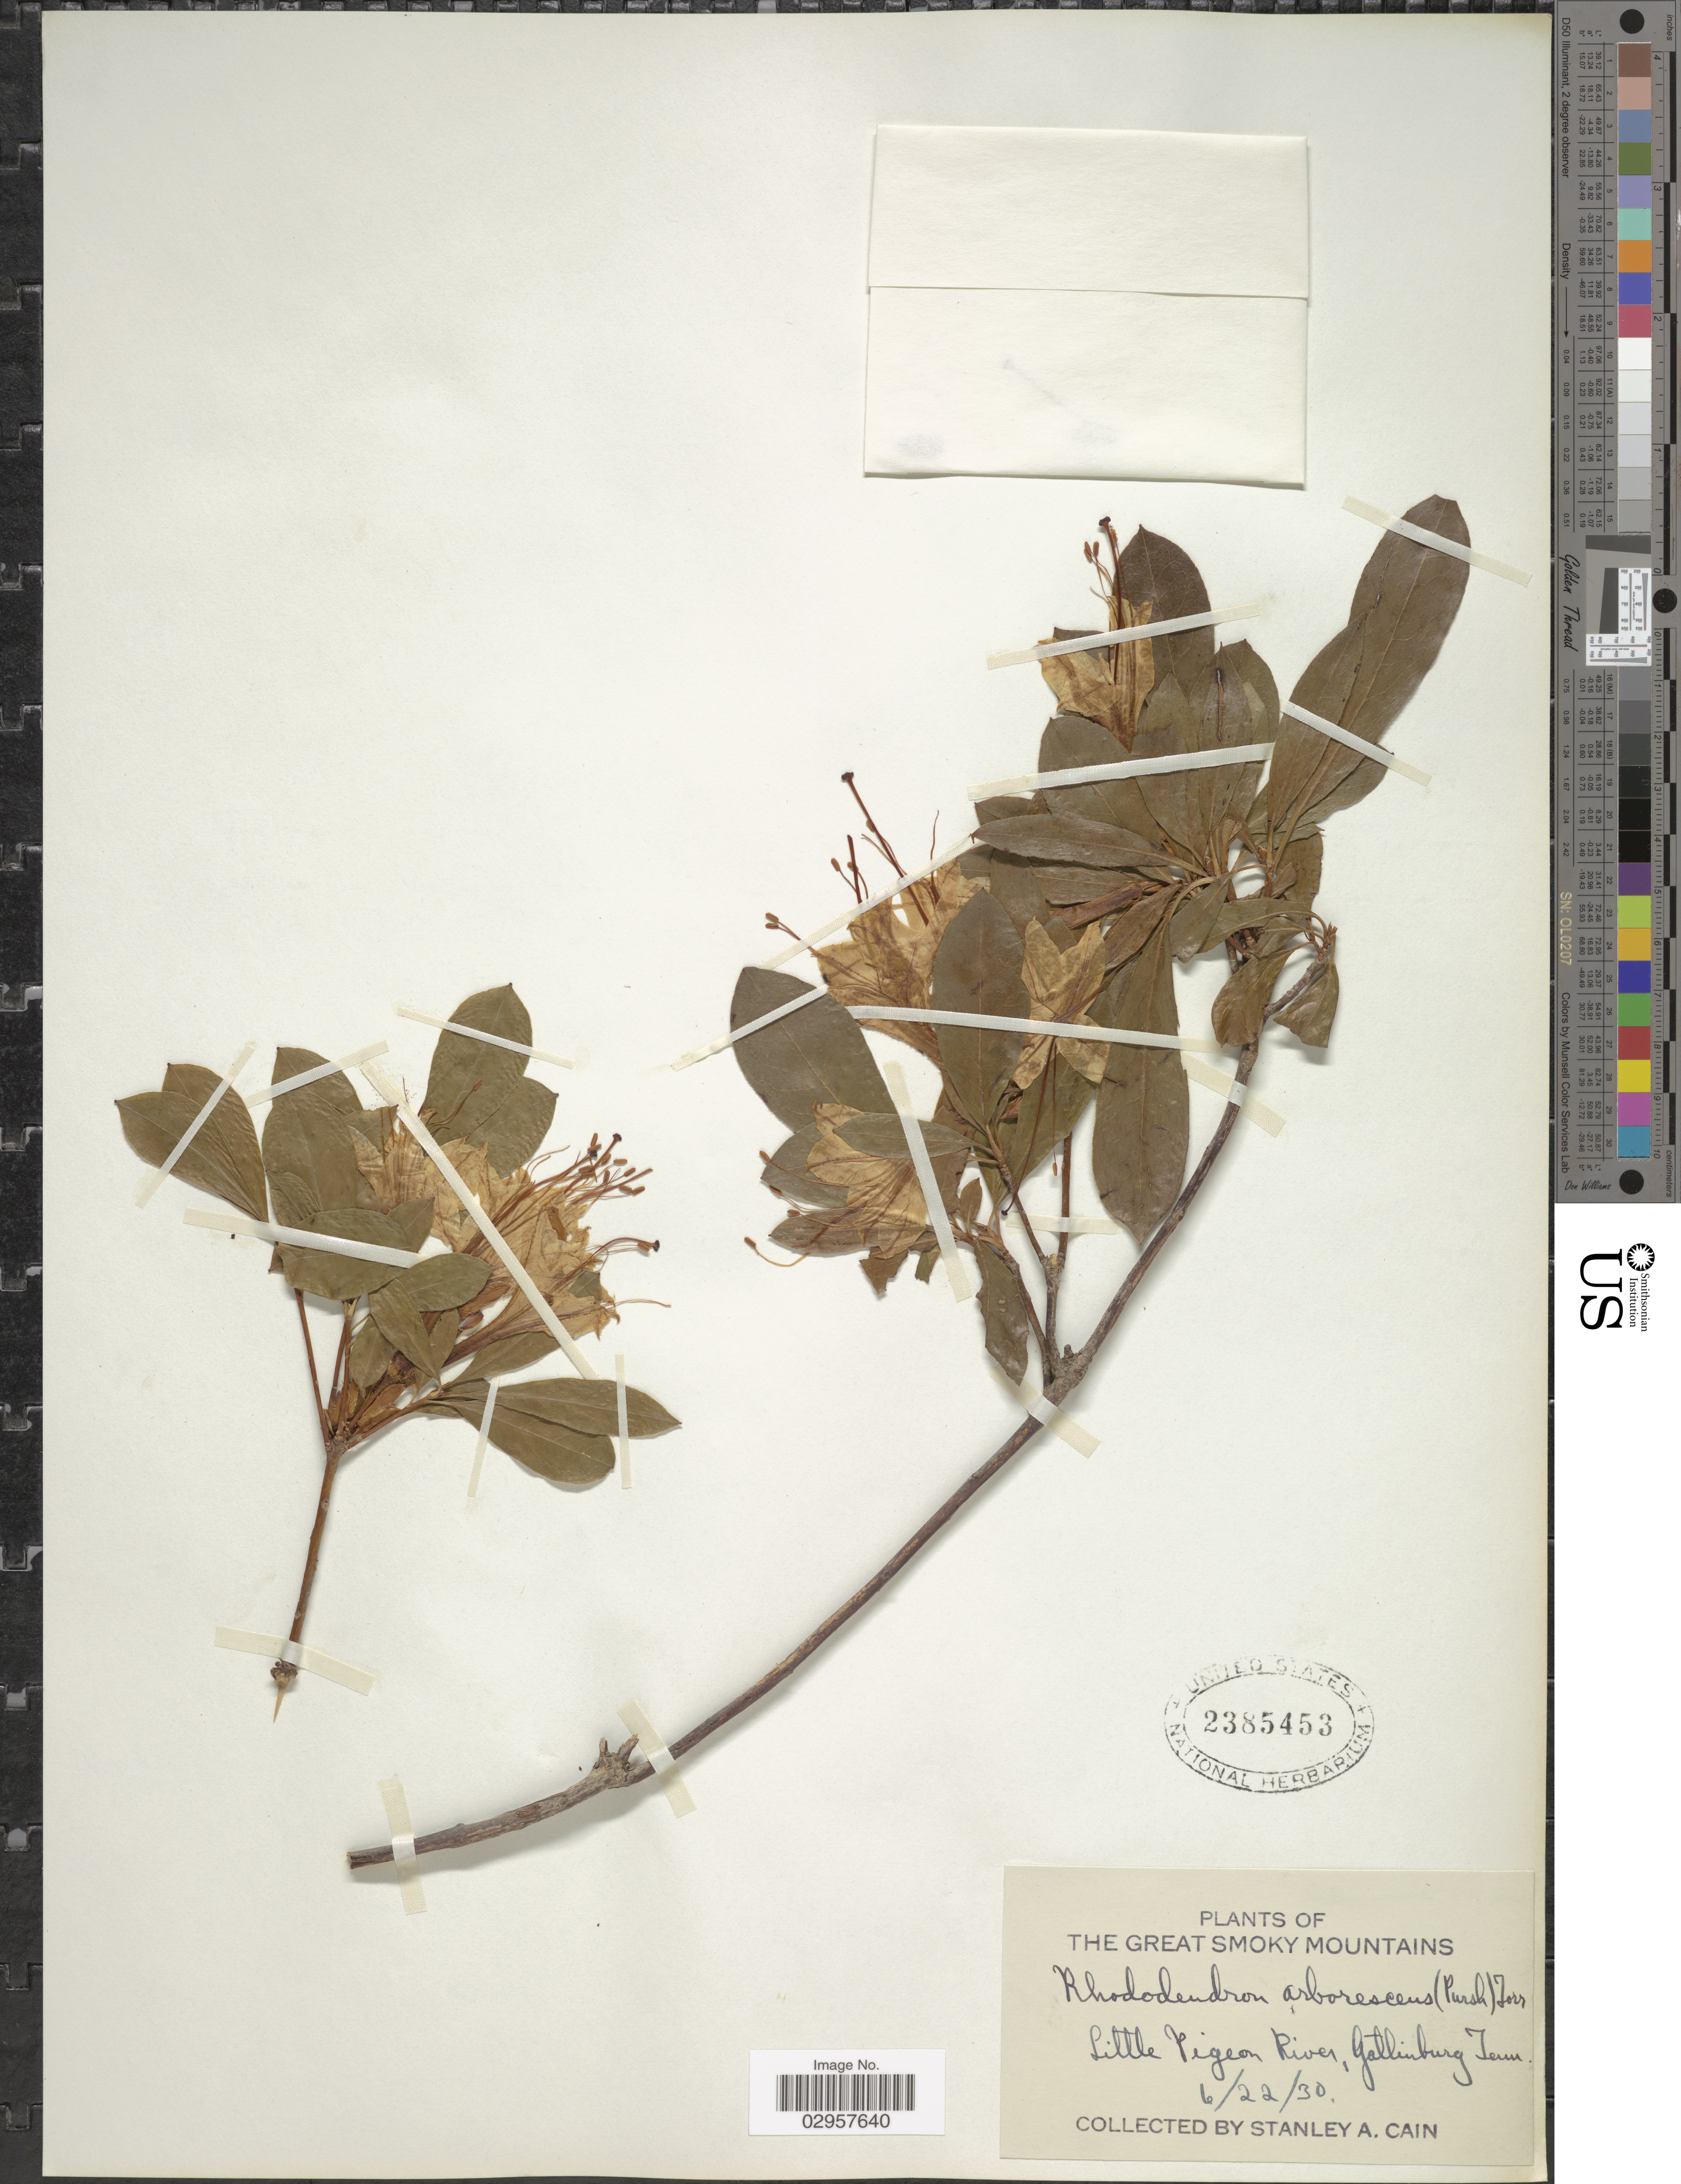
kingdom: Plantae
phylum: Tracheophyta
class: Magnoliopsida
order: Ericales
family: Ericaceae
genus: Rhododendron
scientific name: Rhododendron arborescens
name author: (Pursh) Torr.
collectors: S. Cain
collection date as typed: Transcribed d/m/y: 22/6/30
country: United States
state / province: Tennessee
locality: Great Smoky Mountains. Little Pigeon River, Gatlinburg.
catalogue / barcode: US 2385453